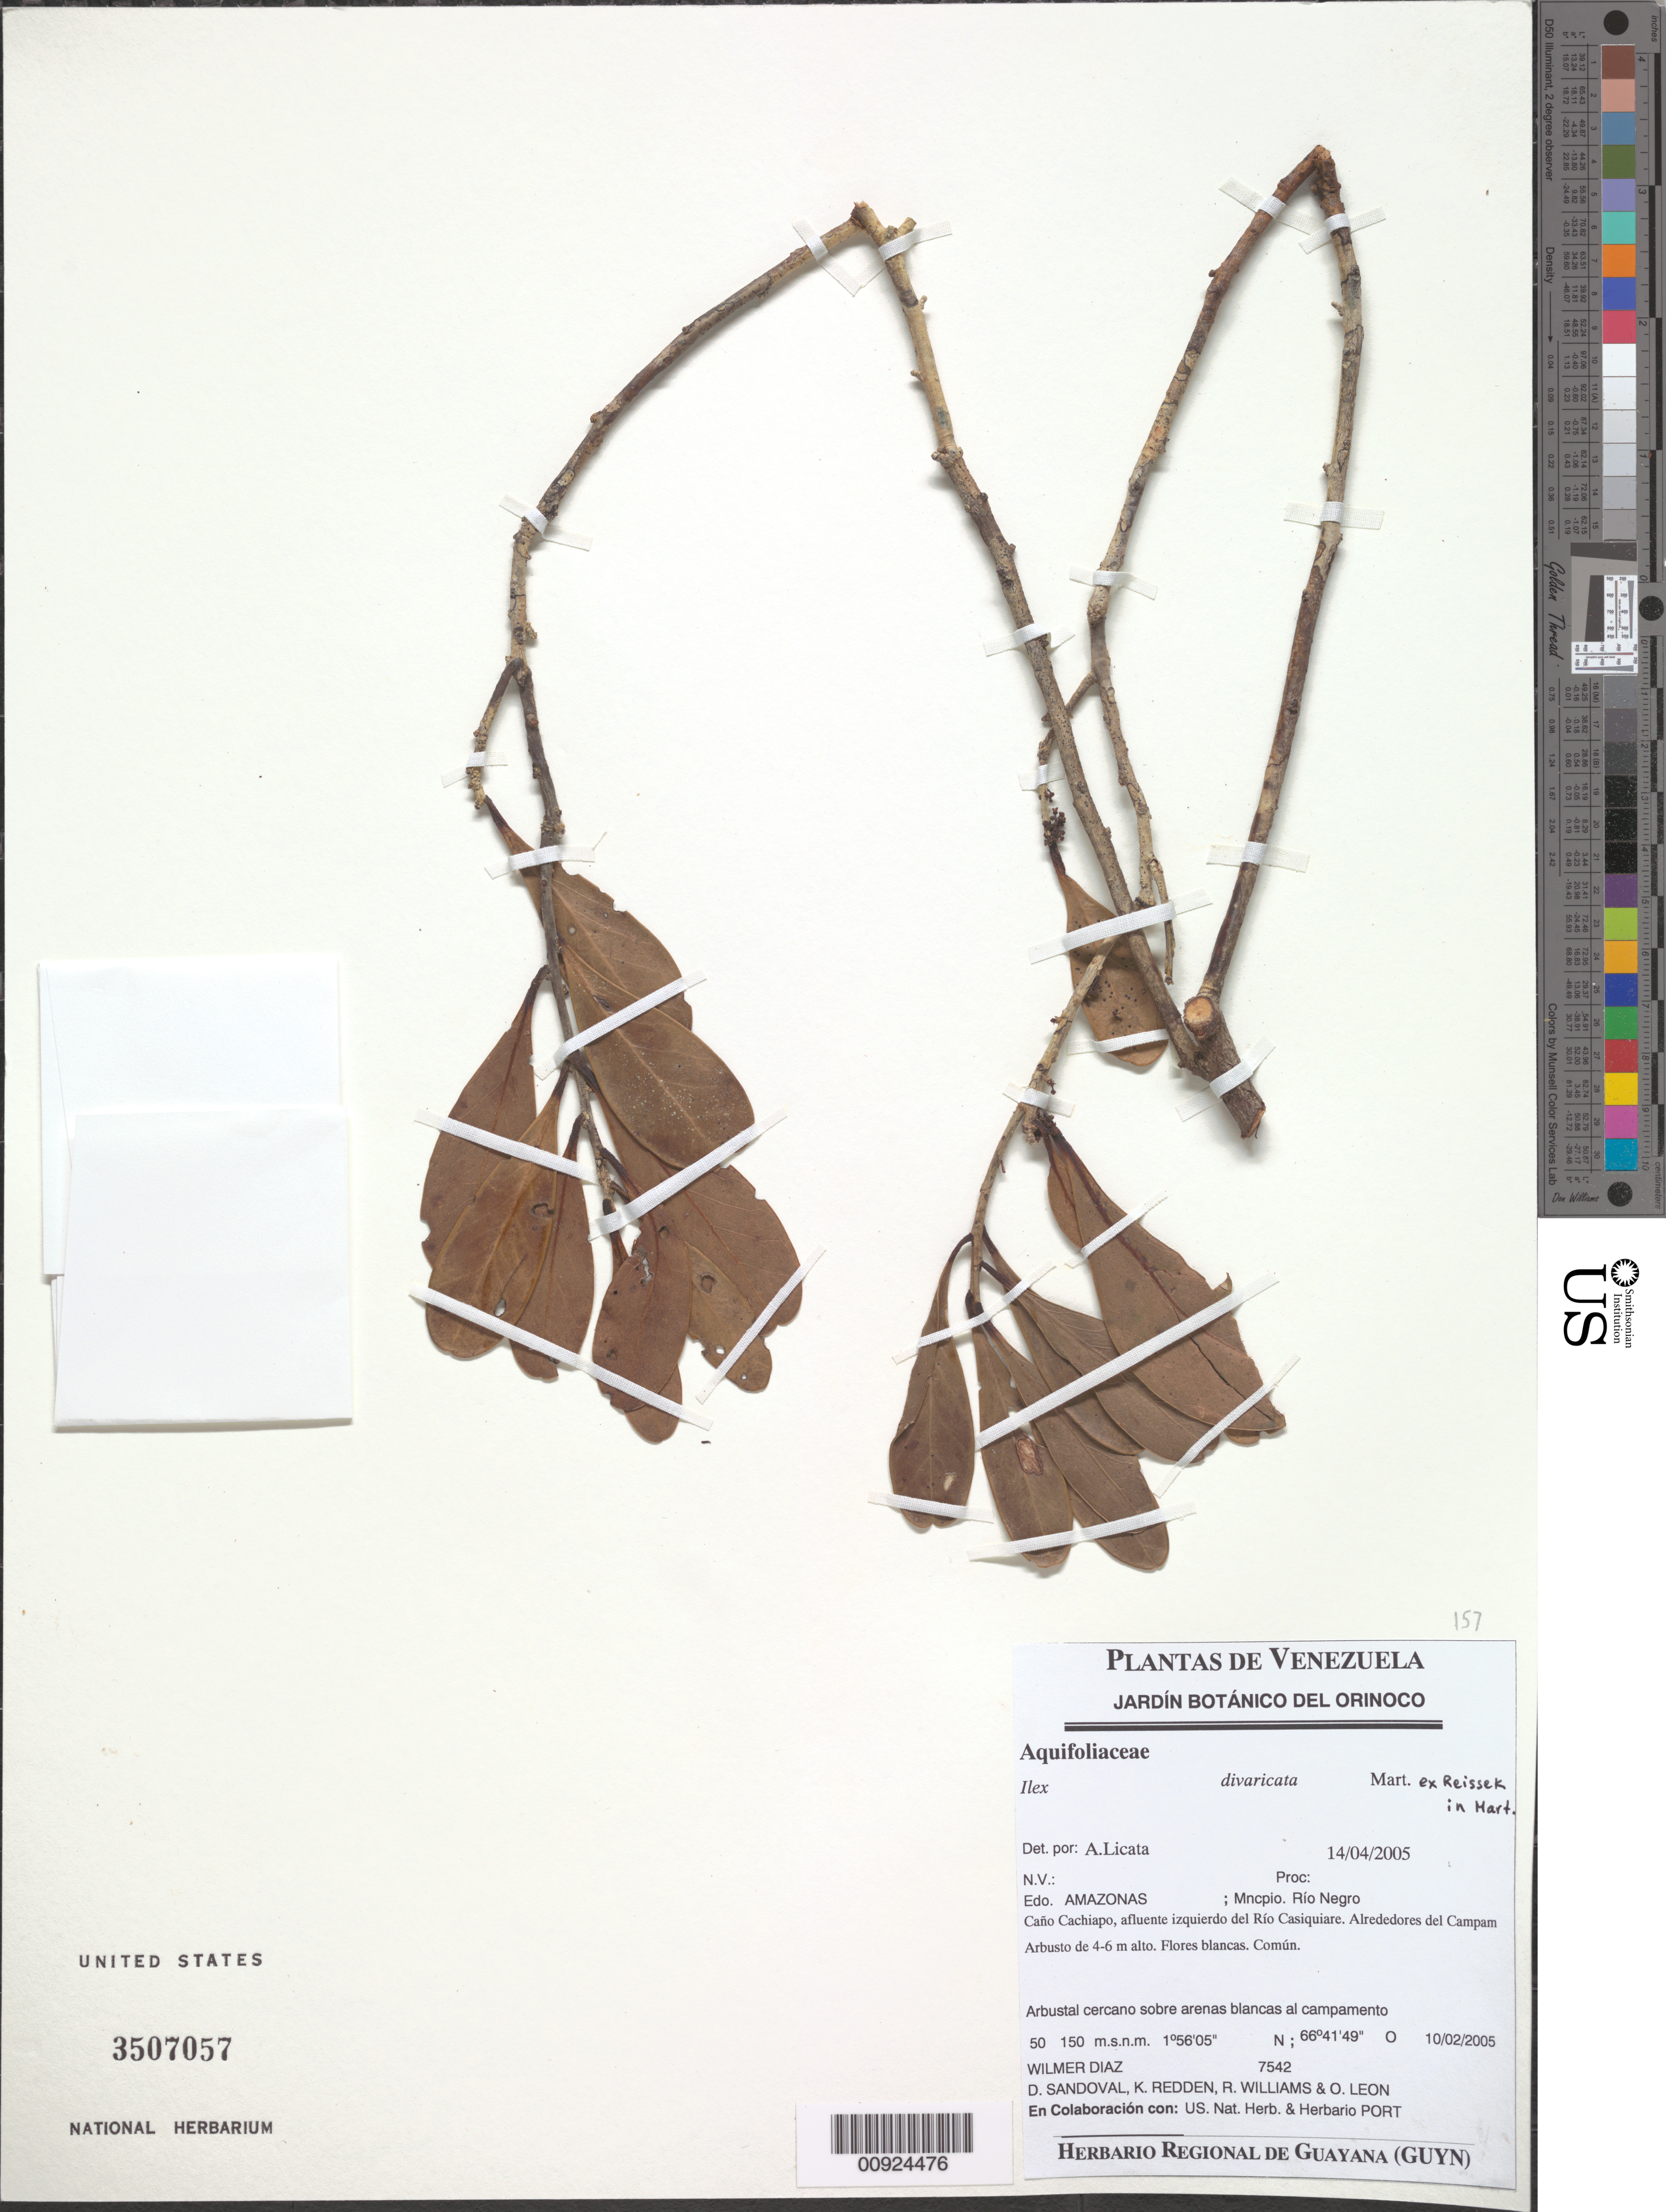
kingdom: Plantae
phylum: Tracheophyta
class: Magnoliopsida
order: Aquifoliales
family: Aquifoliaceae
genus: Ilex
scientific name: Ilex divaricata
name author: Mart. ex Reissek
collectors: W. Díaz P., D. Sandoval, K. M. Redden, R. Williams & O. León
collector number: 7542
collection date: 2005-04-14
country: Venezuela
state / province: Amazonas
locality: Mncpio. Río Negro. Caño Cachiapo, afluente izquierdo del Río Casiquiare. Alrededores del Campam.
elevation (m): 50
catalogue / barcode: US 3507057